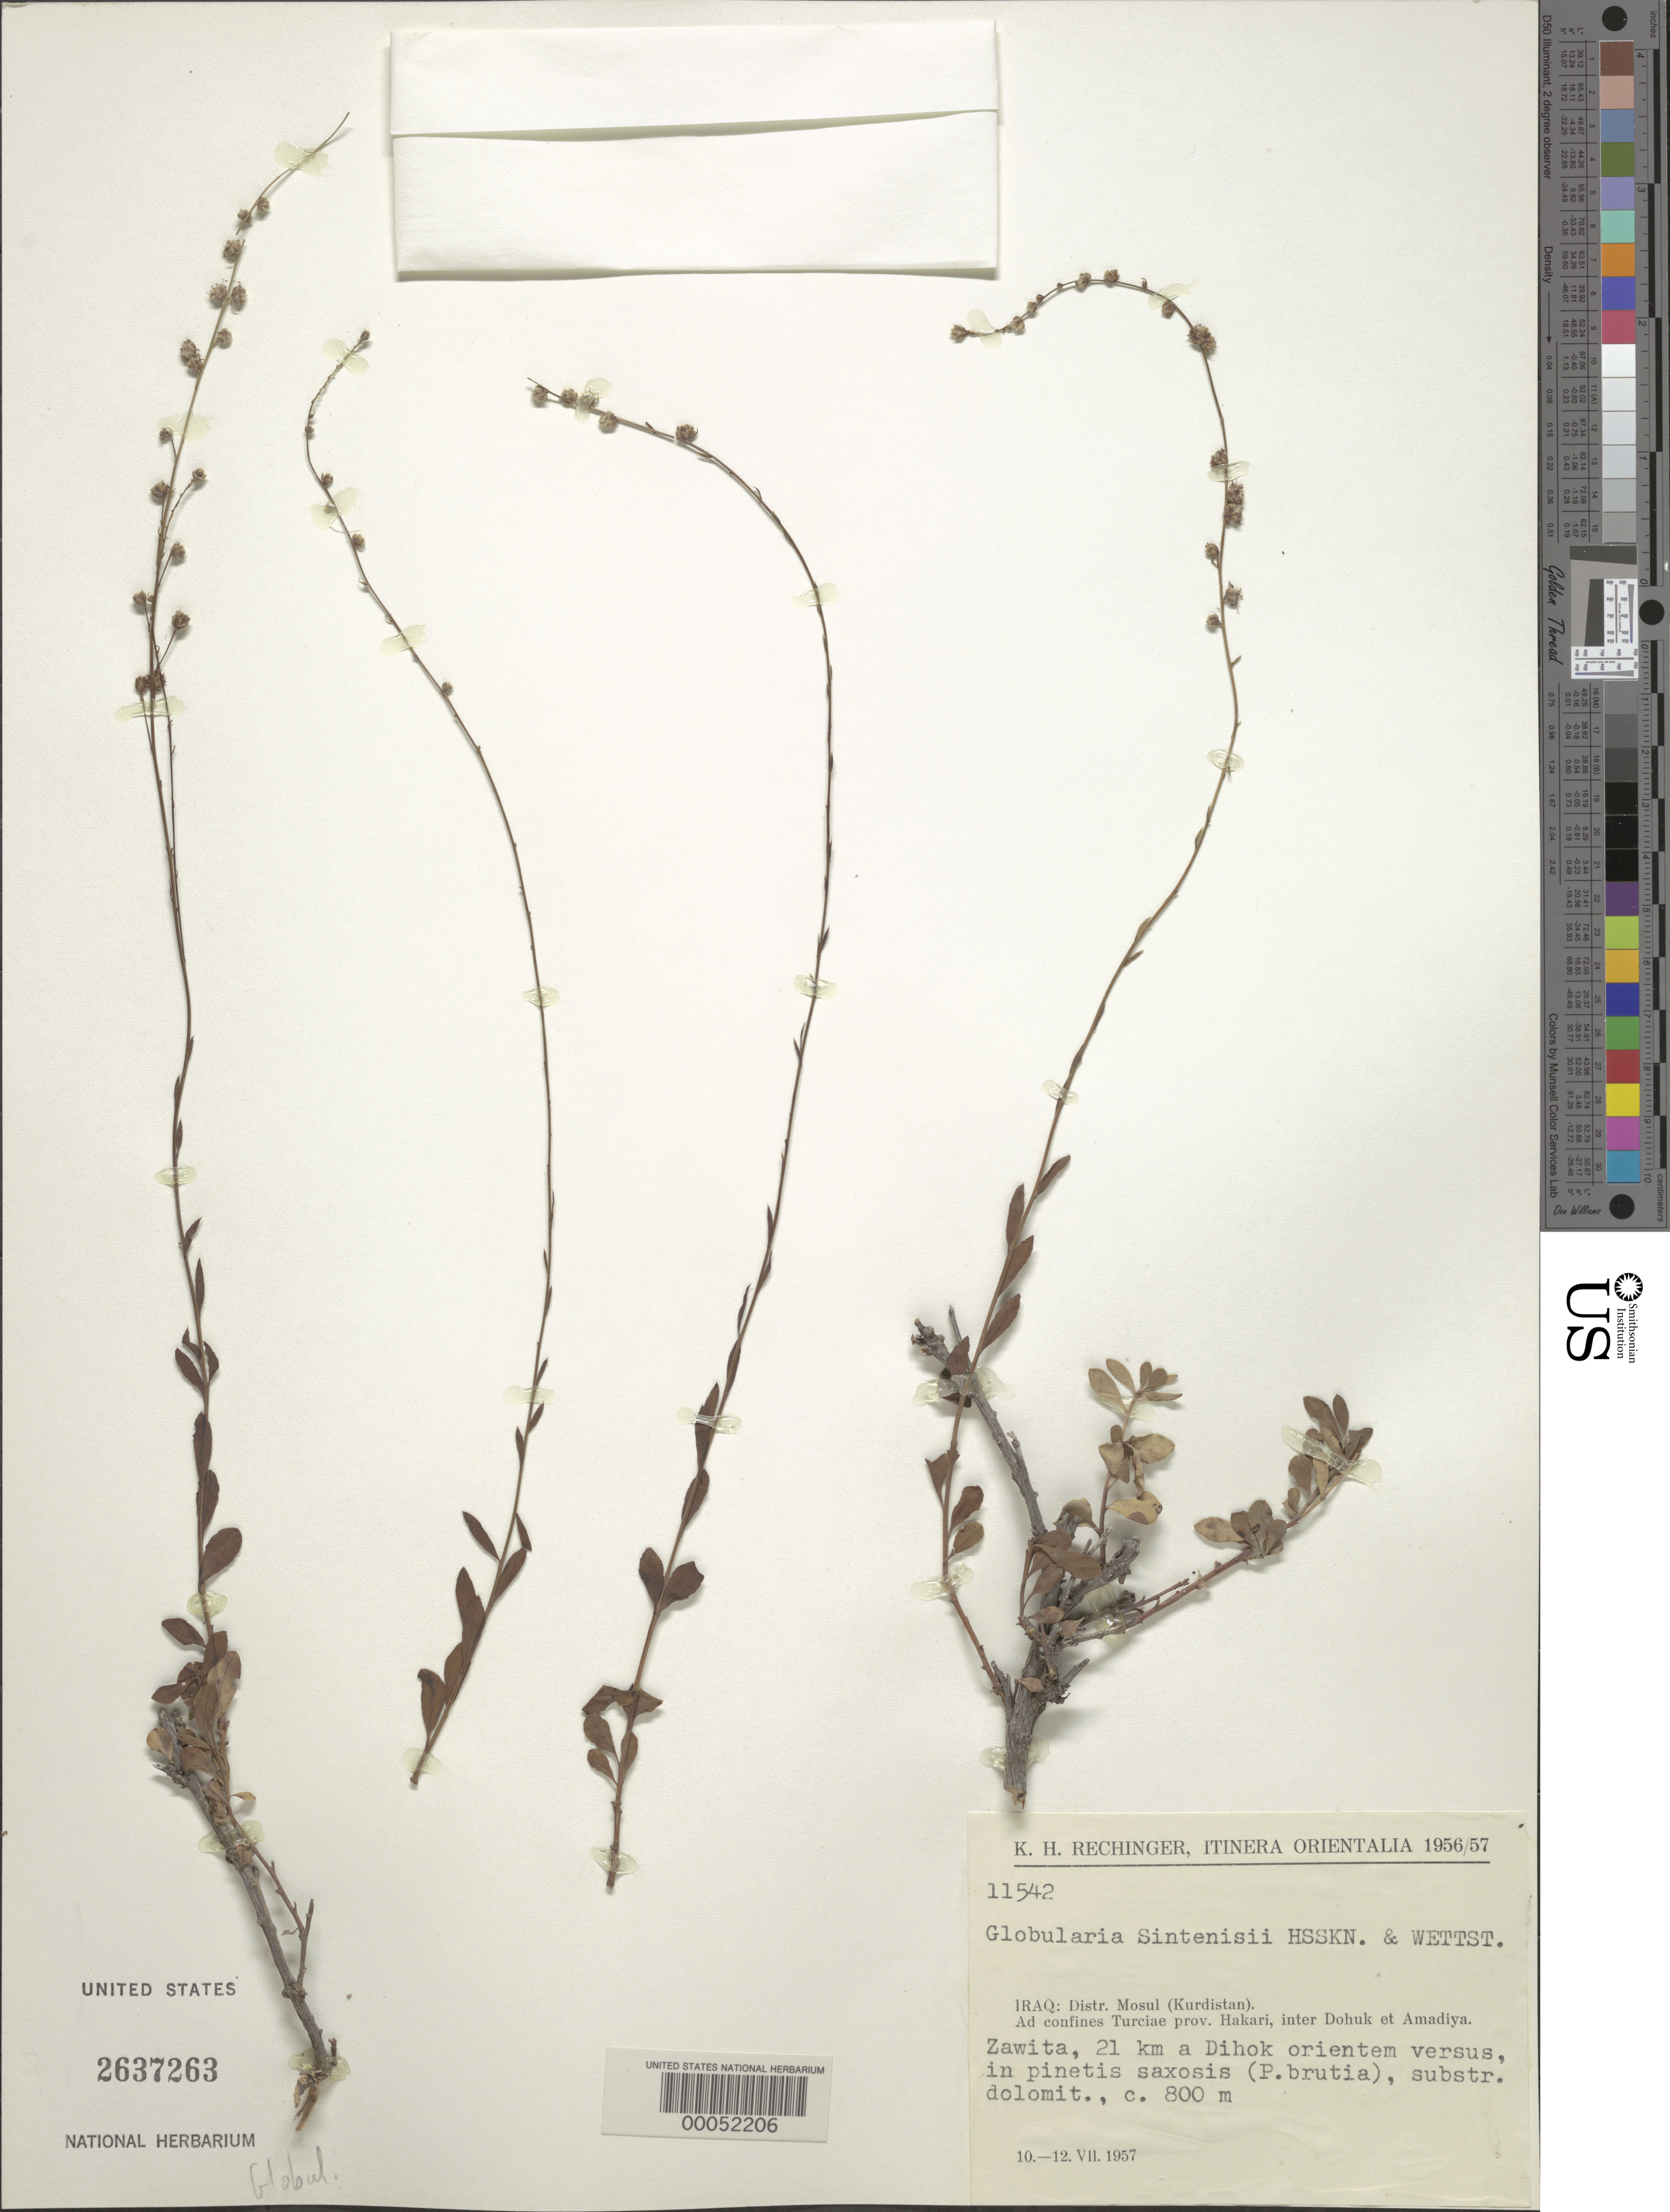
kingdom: Plantae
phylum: Tracheophyta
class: Magnoliopsida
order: Lamiales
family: Plantaginaceae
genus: Globularia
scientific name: Globularia sintenisii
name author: Hausskn. & Wettst. ex Wettst.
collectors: K. H. Rechinger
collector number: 11542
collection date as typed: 12 Jul 1957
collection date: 1957-07-12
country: Iraq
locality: Kurdistan. [Iraqi Kurdistan consists of the provinces of Arbil, Dahuk, At-ta'mim, As-Sulaymaniyah, and parts of Diyala and Ninawa.]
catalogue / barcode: US 2637263